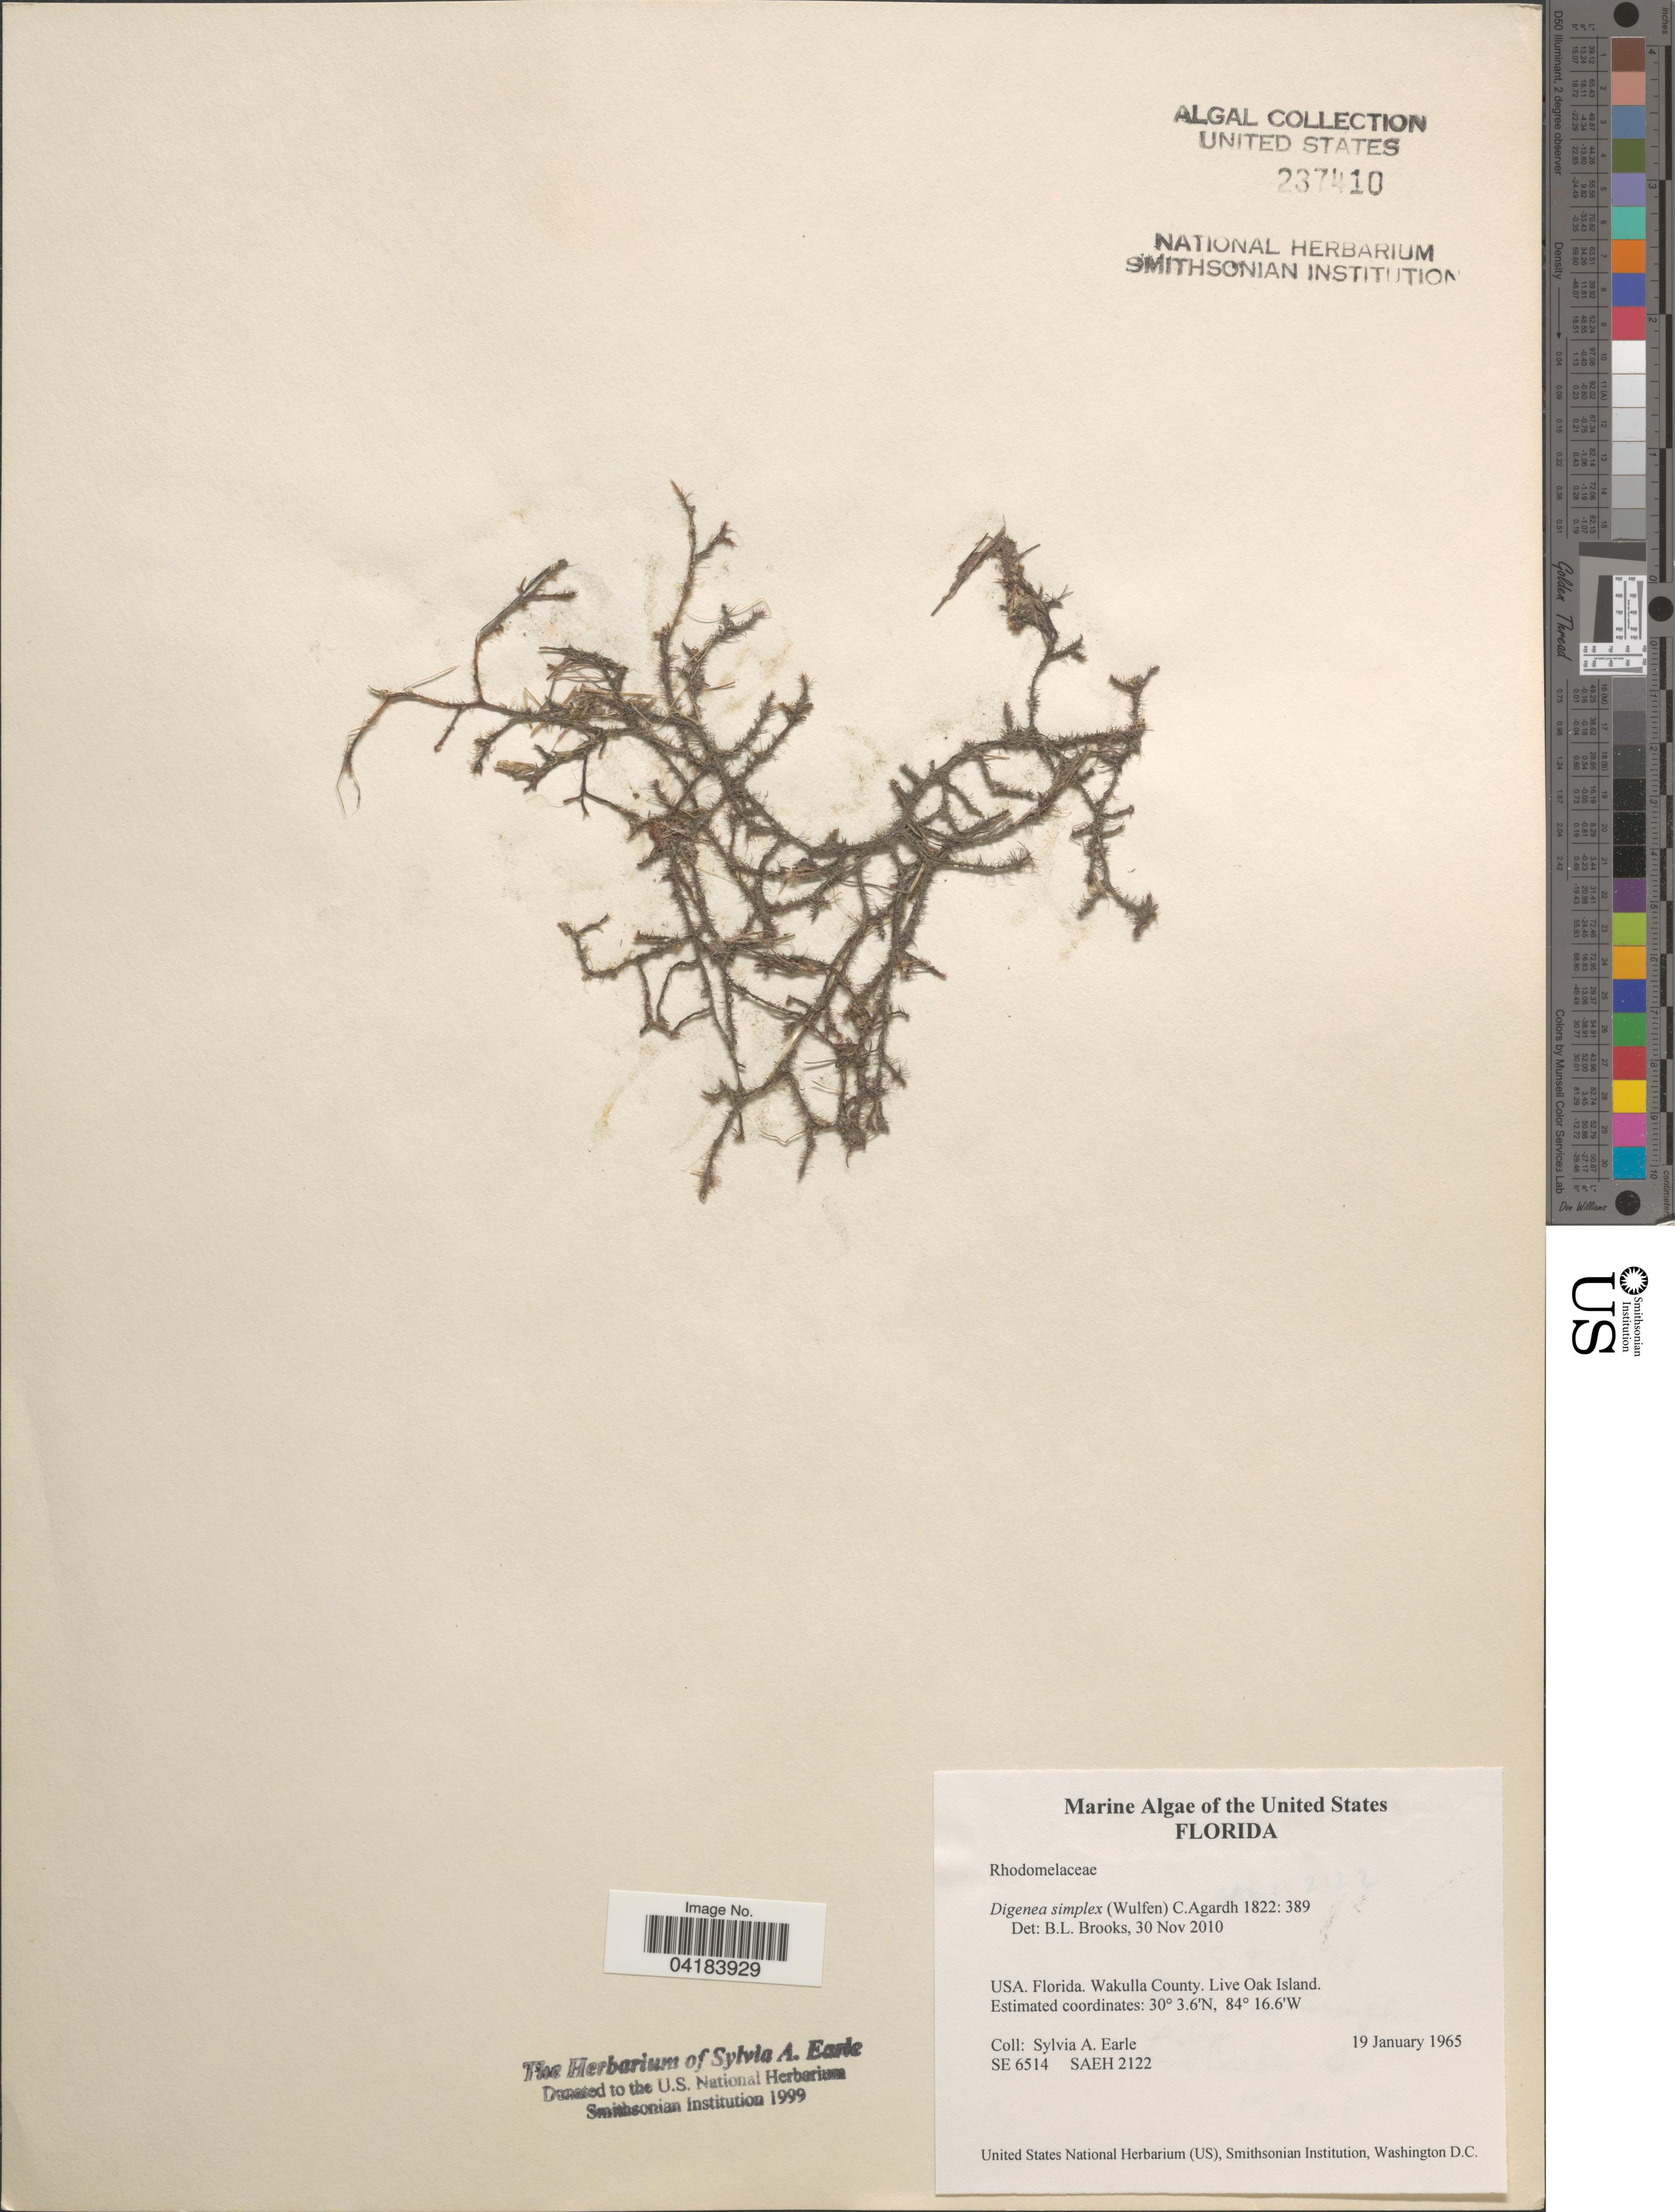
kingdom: Plantae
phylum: Rhodophyta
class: Florideophyceae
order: Ceramiales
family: Rhodomelaceae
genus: Digenea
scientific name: Digenea simplex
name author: (Wulfen) C. Agardh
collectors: S. A. Earle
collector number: SE6514/SAEH2122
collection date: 1965-01-19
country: United States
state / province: Florida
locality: Wakulla County. Live Oak Island.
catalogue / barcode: US 237410